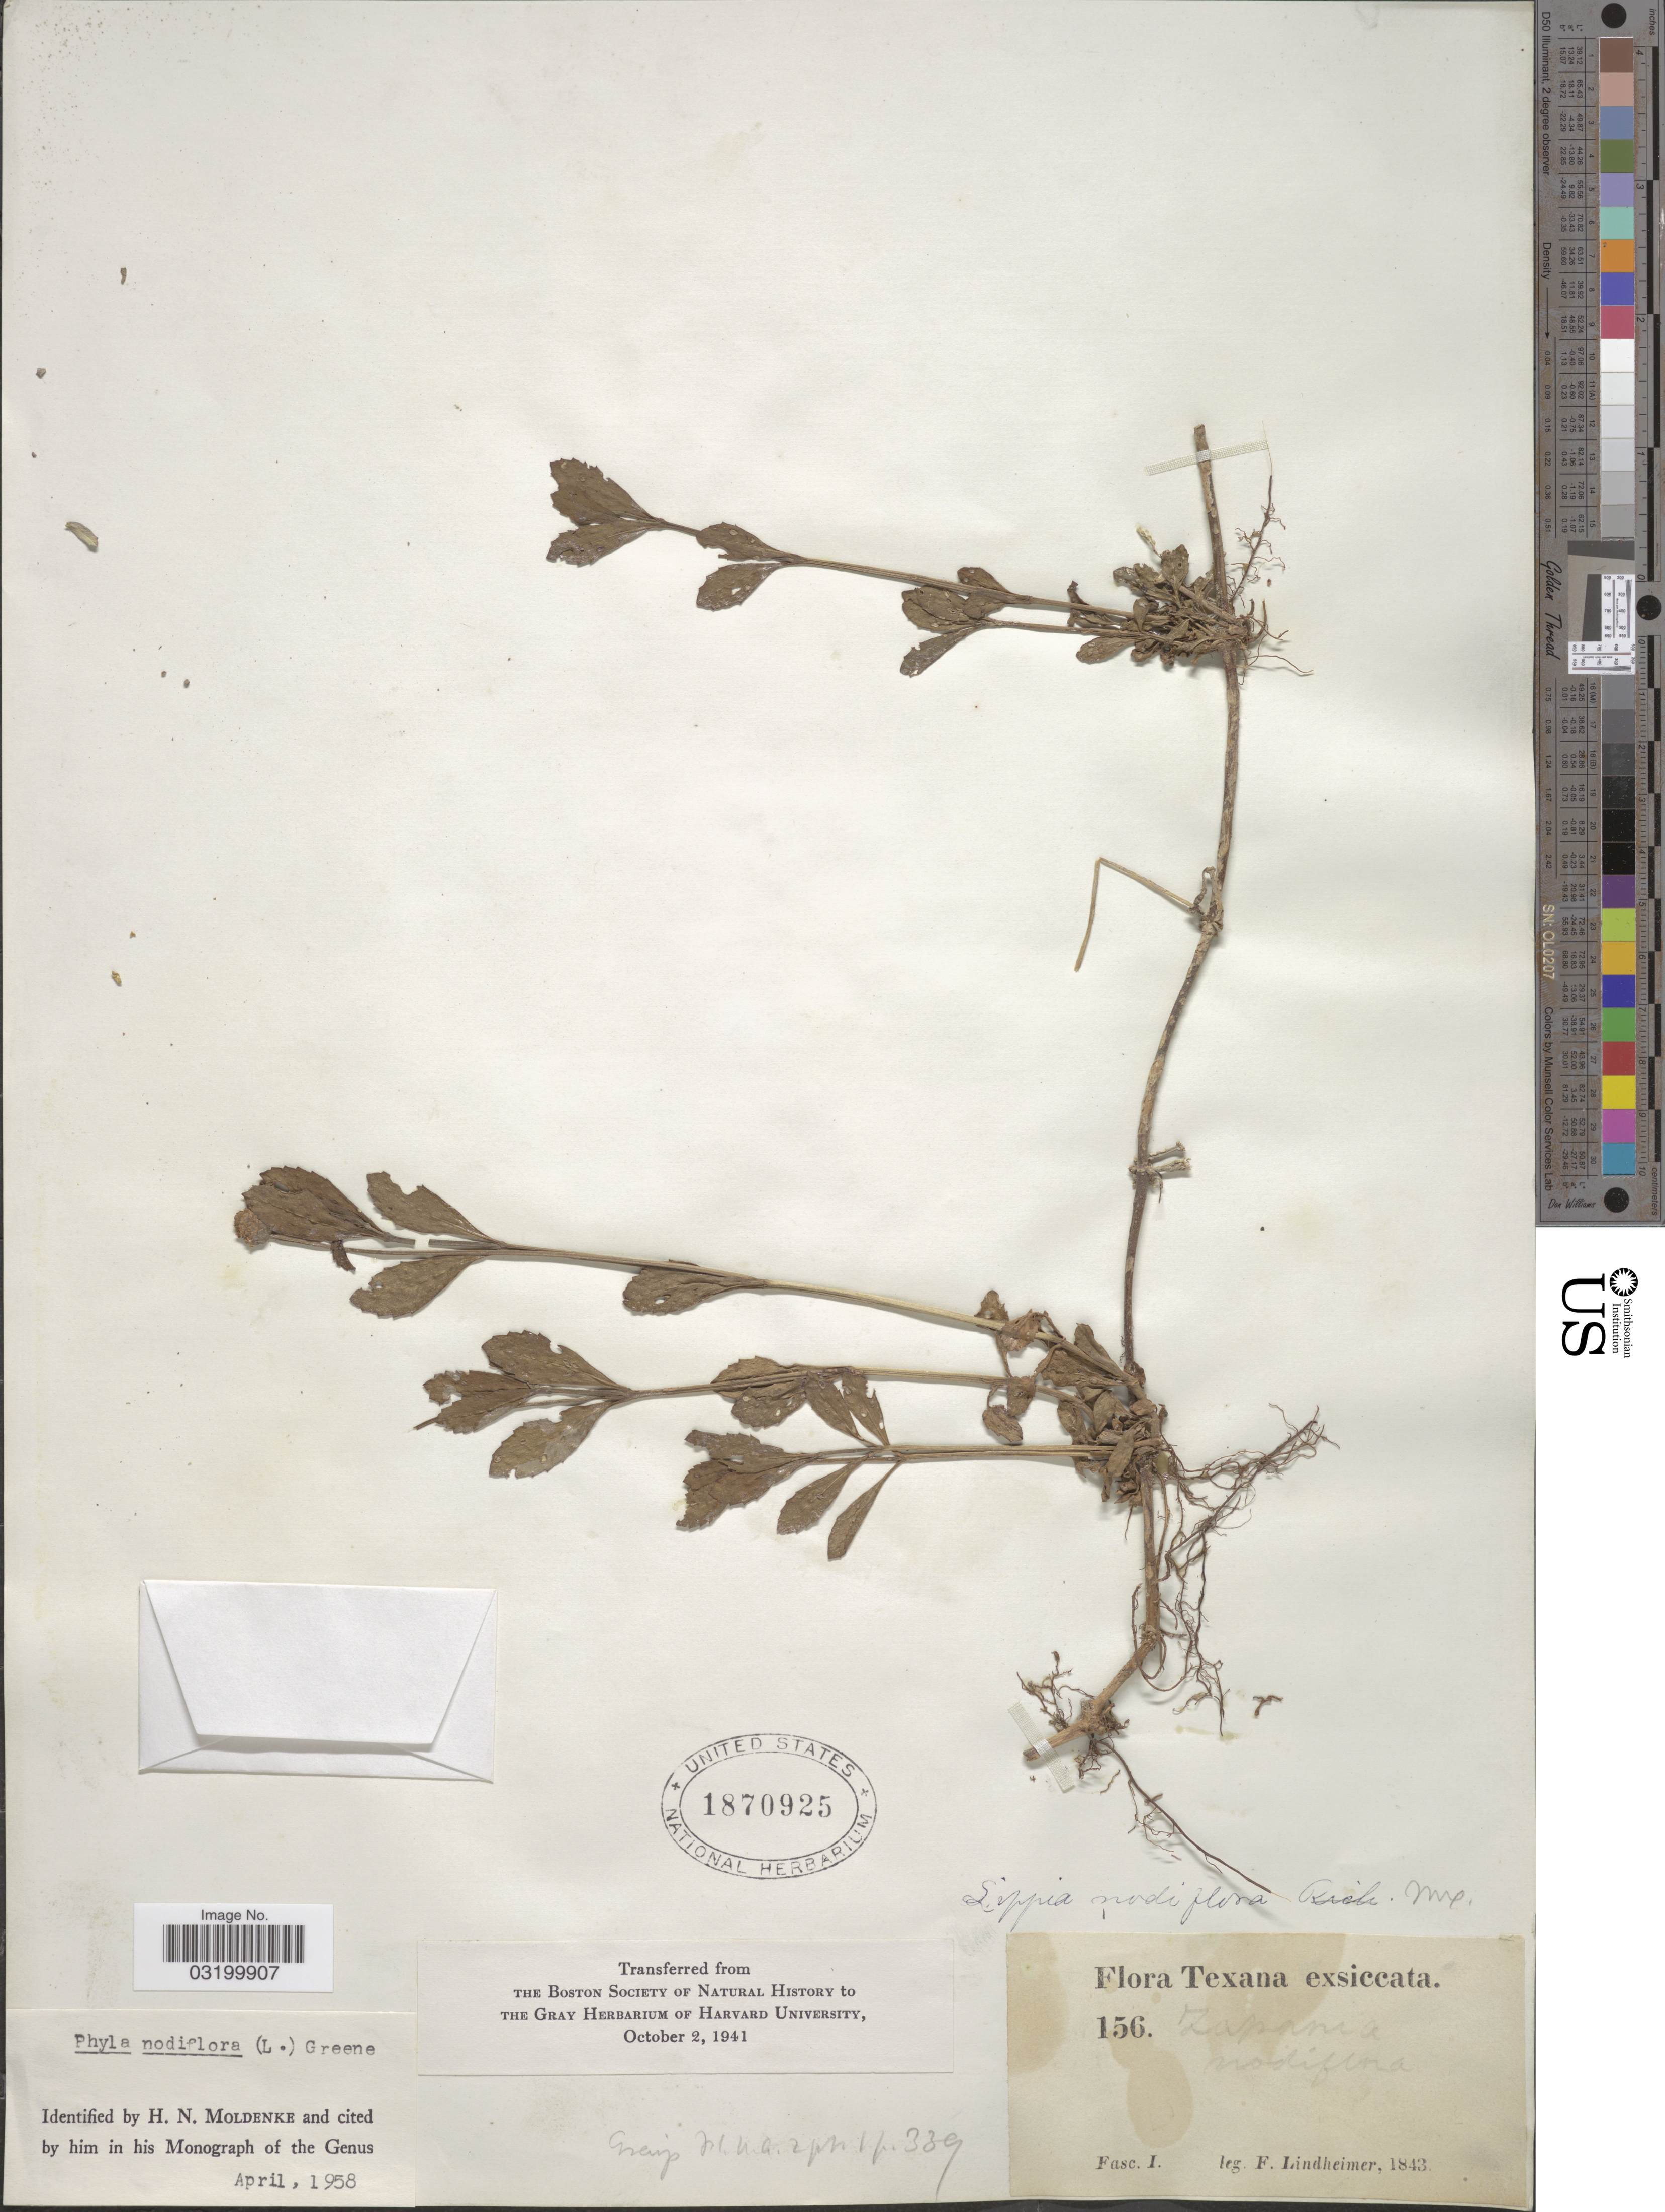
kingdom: Plantae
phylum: Tracheophyta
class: Magnoliopsida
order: Lamiales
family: Verbenaceae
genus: Phyla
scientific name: Phyla nodiflora var. nodiflora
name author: (L.) Greene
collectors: F. Lindheimer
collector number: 156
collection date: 1843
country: United States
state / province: Texas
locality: Texana.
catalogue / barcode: US 1870925